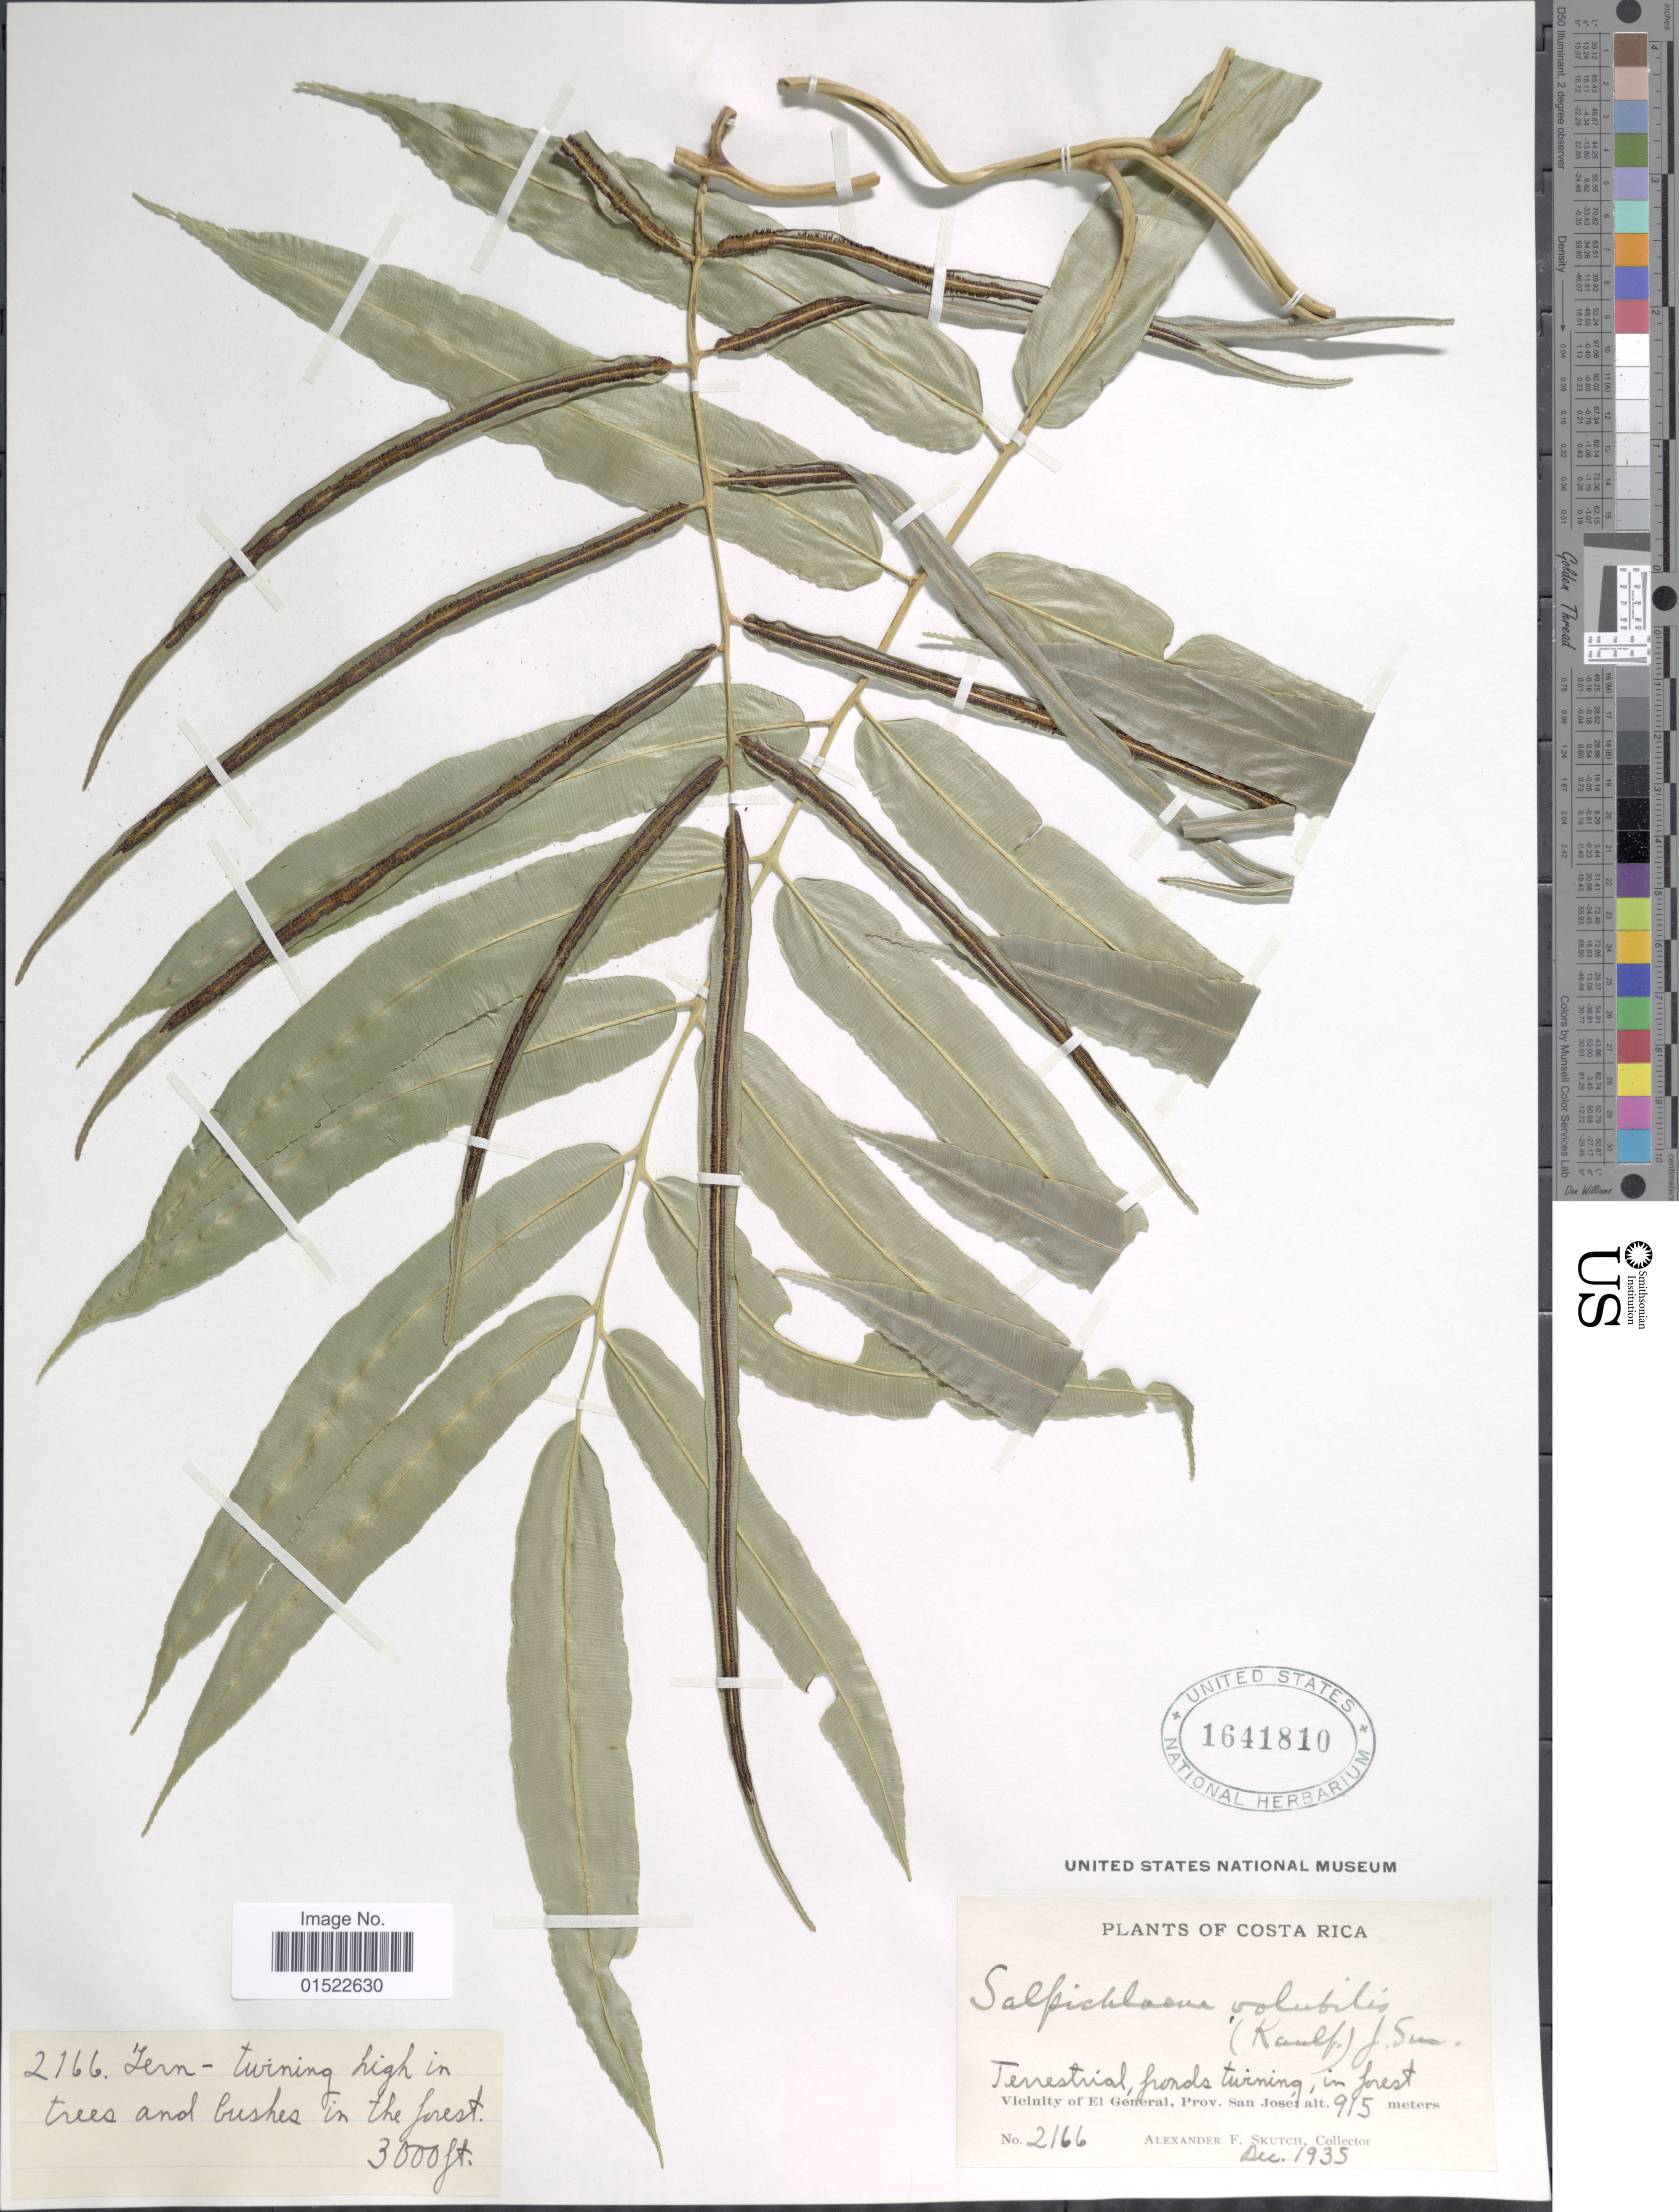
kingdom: Plantae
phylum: Tracheophyta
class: Polypodiopsida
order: Polypodiales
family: Blechnaceae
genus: Salpichlaena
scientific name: Salpichlaena volubilis subsp. volubilis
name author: (Kaulf.) J. Sm.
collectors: A. F. Skutch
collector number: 2166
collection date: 1935-12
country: Costa Rica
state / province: San José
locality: Vicinity of El General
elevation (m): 915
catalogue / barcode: US 1641810